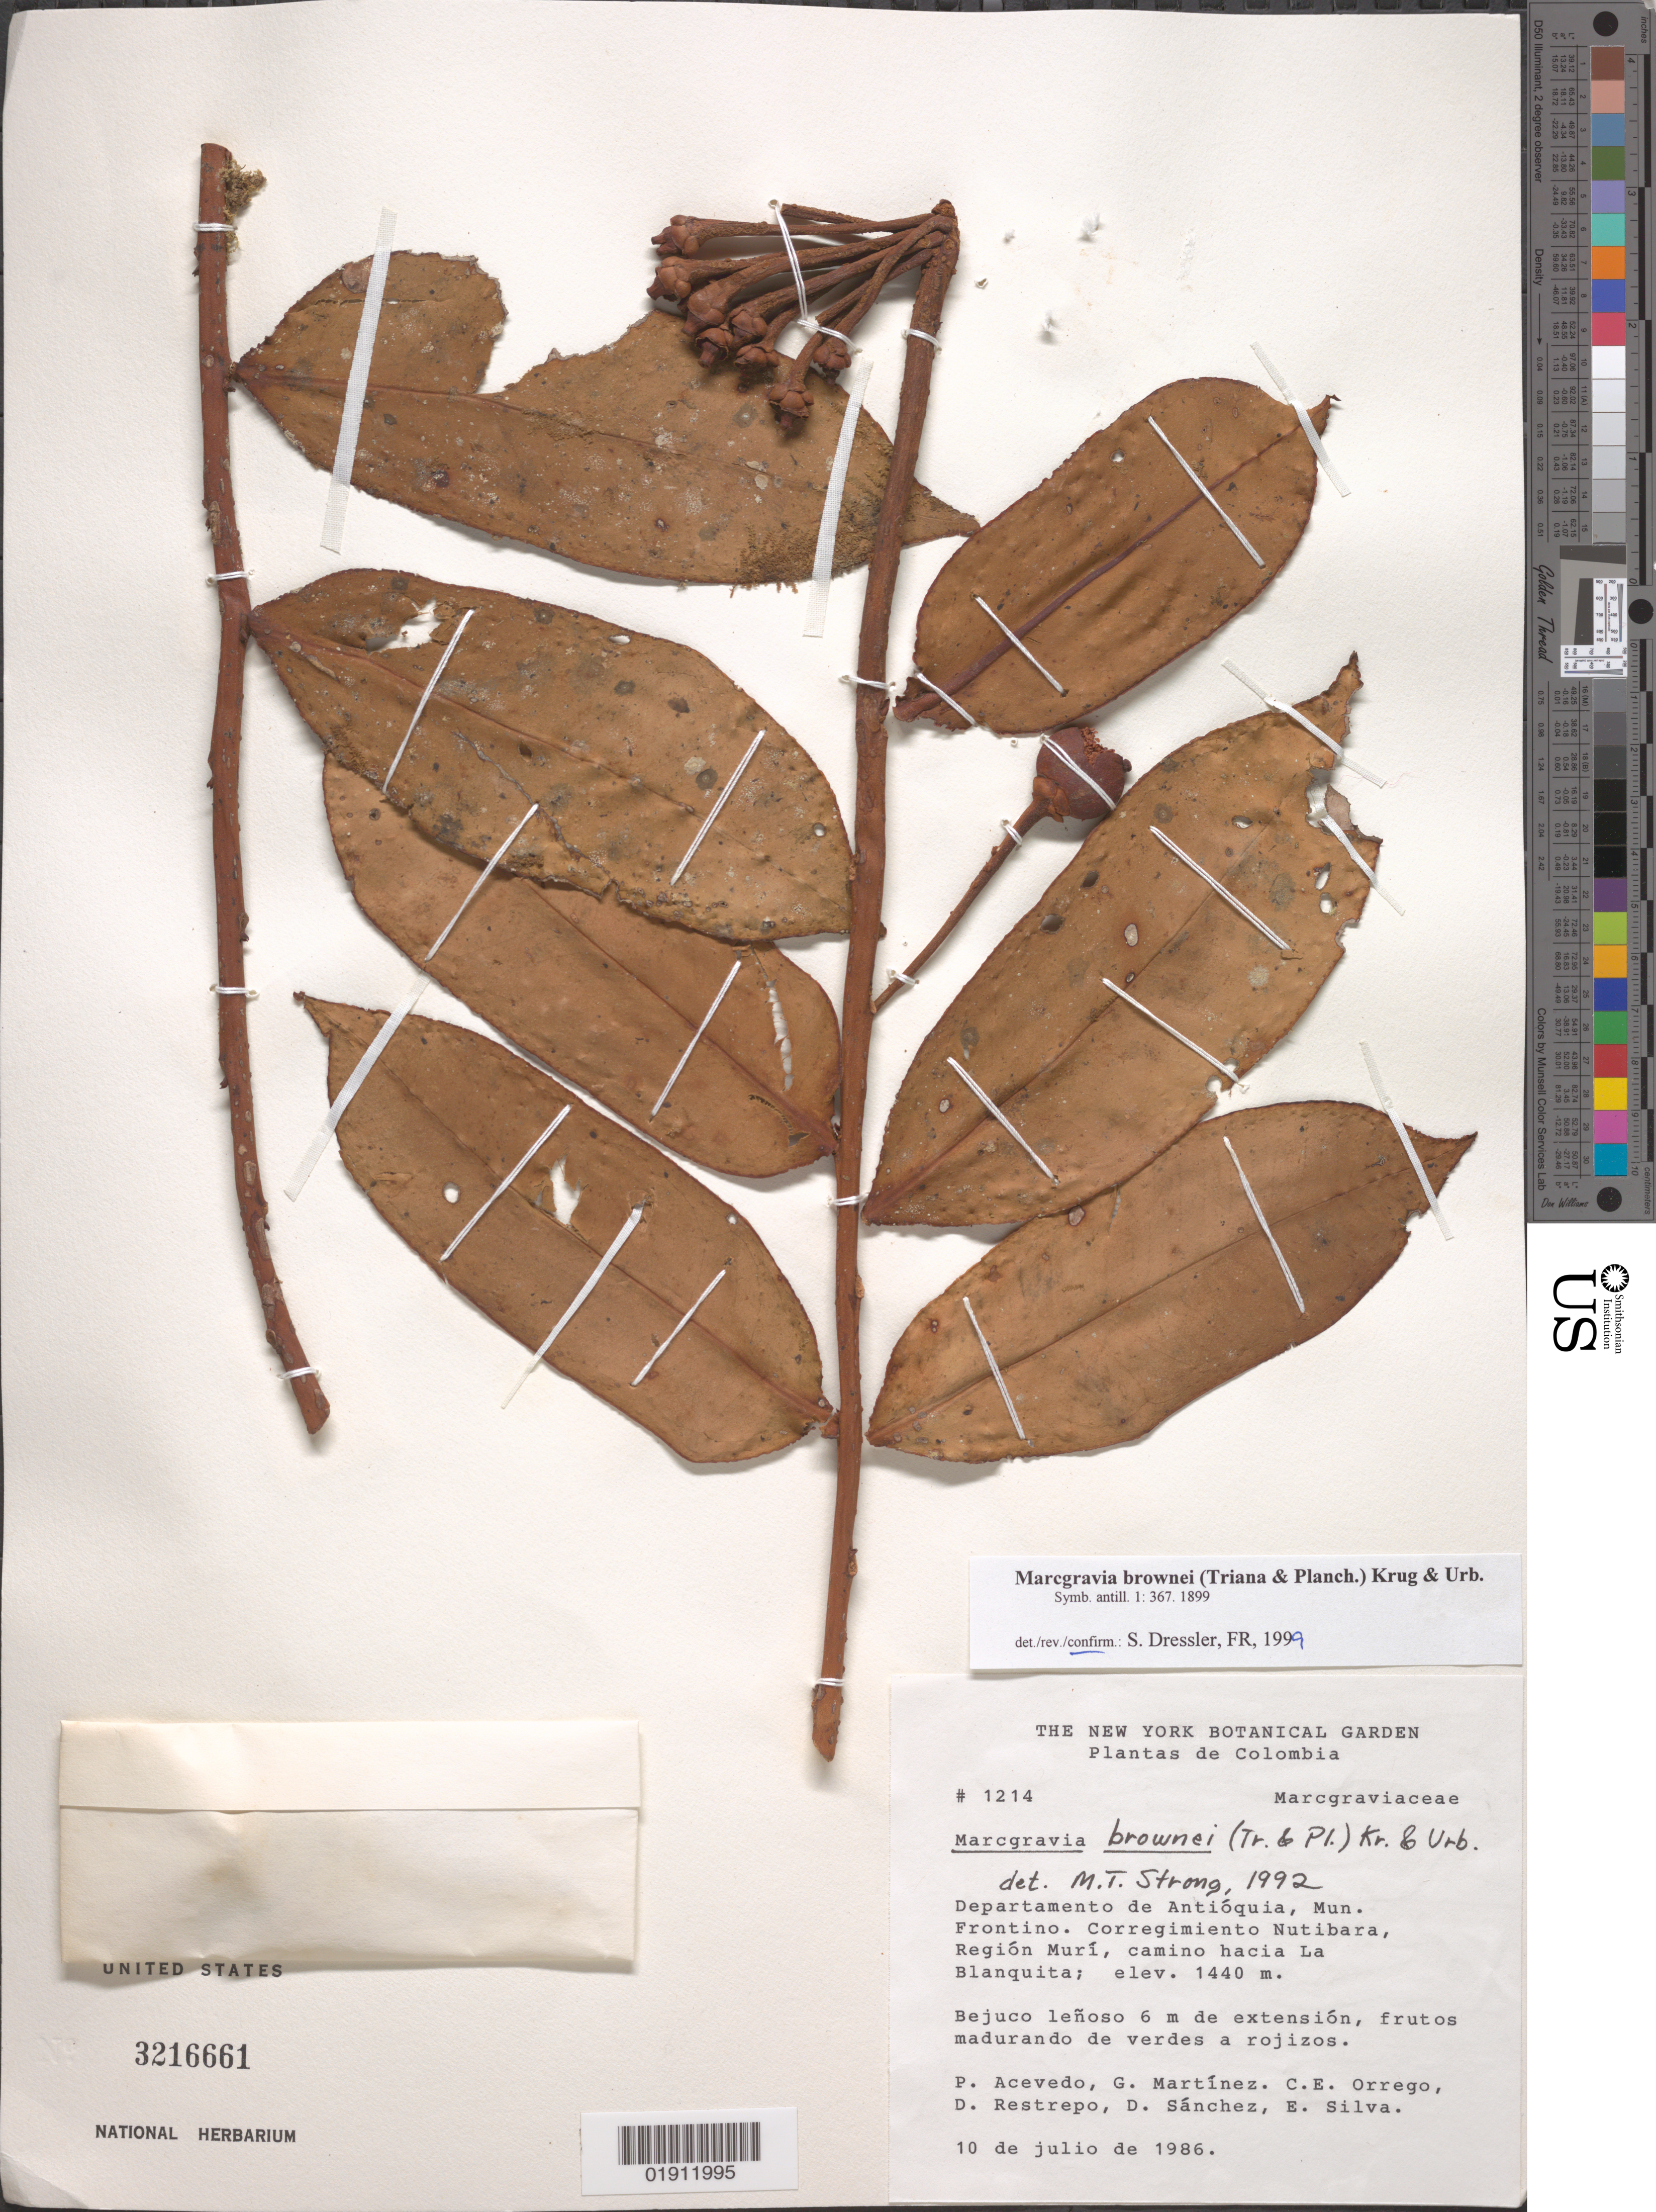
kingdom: Plantae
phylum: Tracheophyta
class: Magnoliopsida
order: Ericales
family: Marcgraviaceae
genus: Marcgravia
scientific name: Marcgravia brownei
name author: (Triana & Planch.) Krug & Urb.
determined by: Dressler, S., (FR), Forschungsinstitut Und Naturmuseum Senckenberg (GERMANY)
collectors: P. Acevedo-Rodr., G. Martínez, C. Orrego, D. Restrepo, D. Sanchez & E. Silva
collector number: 1214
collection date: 1986-07-10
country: Colombia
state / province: Antioquiá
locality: Mun. Frontino. Corregimiento Nutibara, Región Murí, cmio hacia La Blanquita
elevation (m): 1440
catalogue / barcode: US 3216661